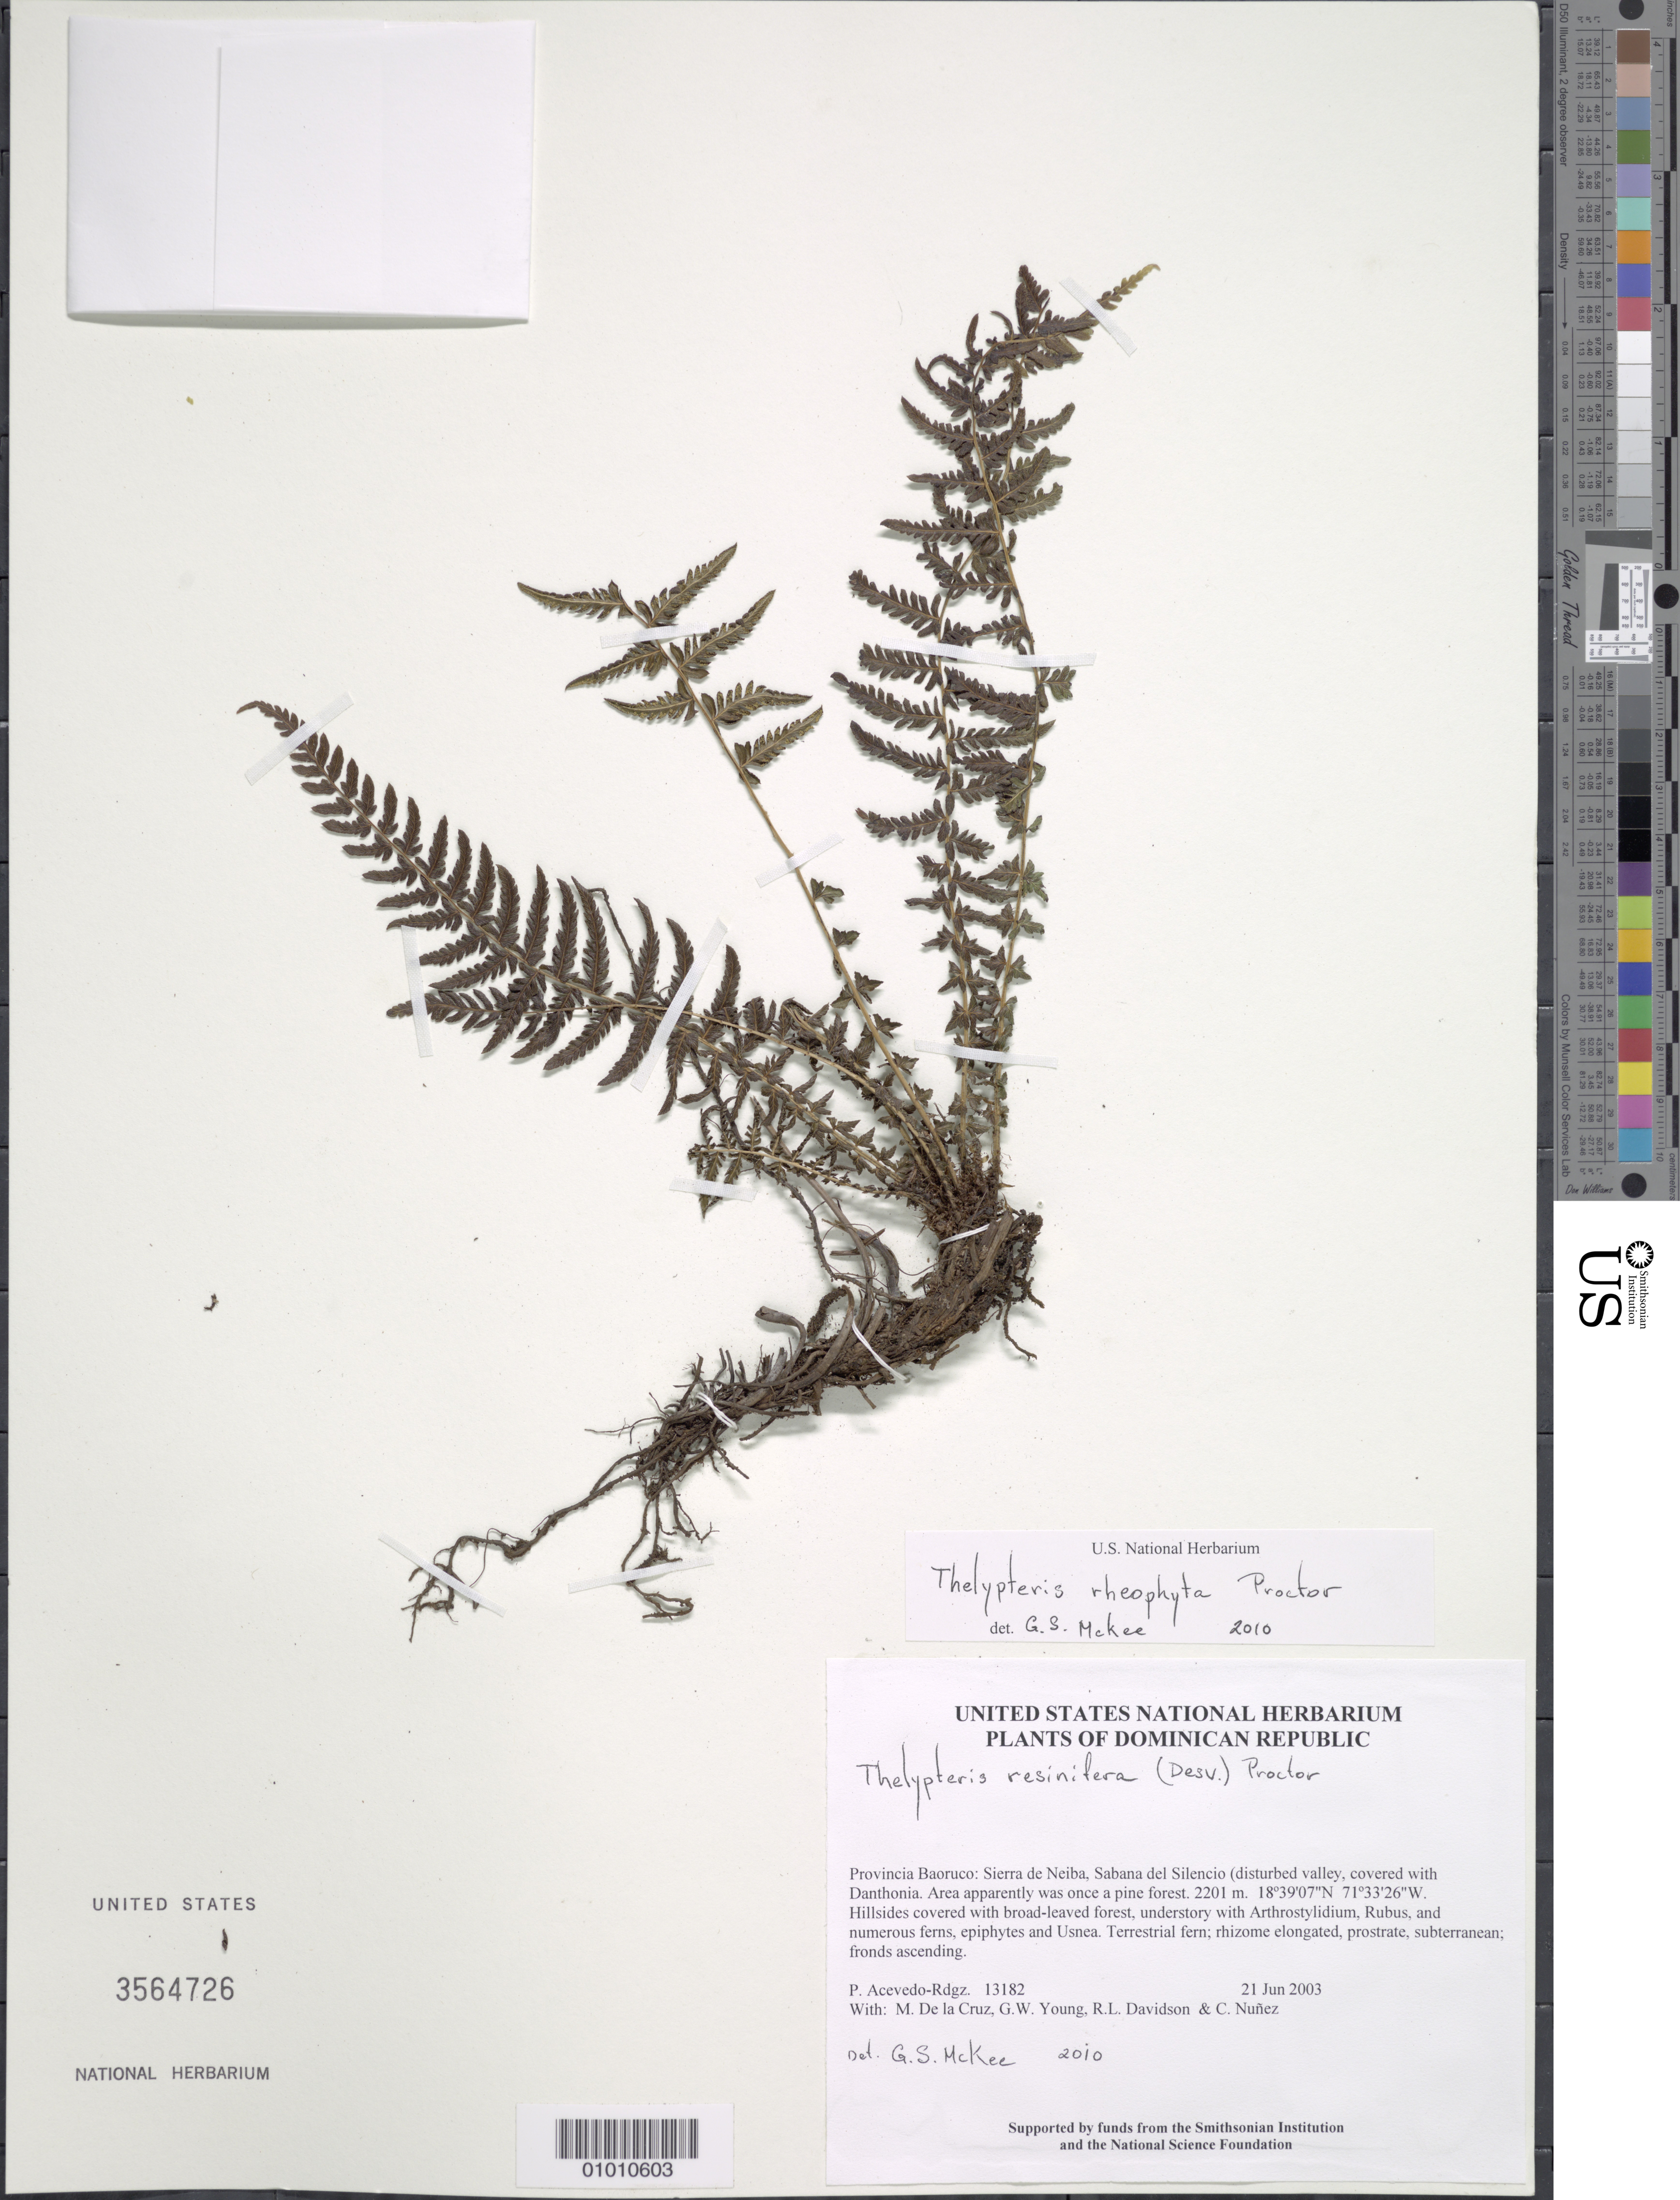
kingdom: Plantae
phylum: Tracheophyta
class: Polypodiopsida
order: Polypodiales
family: Thelypteridaceae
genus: Amauropelta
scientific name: Amauropelta rheophyta (Proctor) comb. nov., ined 2015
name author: (Proctor)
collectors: P. Acevedo-Rodr., M. de la Cruz, J. Rawlins, G. Young, R. Davidson & C. Nunez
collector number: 13182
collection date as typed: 21 Jun 2003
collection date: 2003-06-21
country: Dominican Republic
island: Hispaniola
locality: Provincia Baoruco: Sierra de Neiba, Sabana del Silencio (disturbed valley, covered with Danthonia. Area apparently was once a pine forest.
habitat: Hillsides covered with broad-leaved forest, understory with Arthrostylidium, Rubus, and numerous ferns, epiphytes and Usnea.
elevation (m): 2201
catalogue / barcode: US 3564726